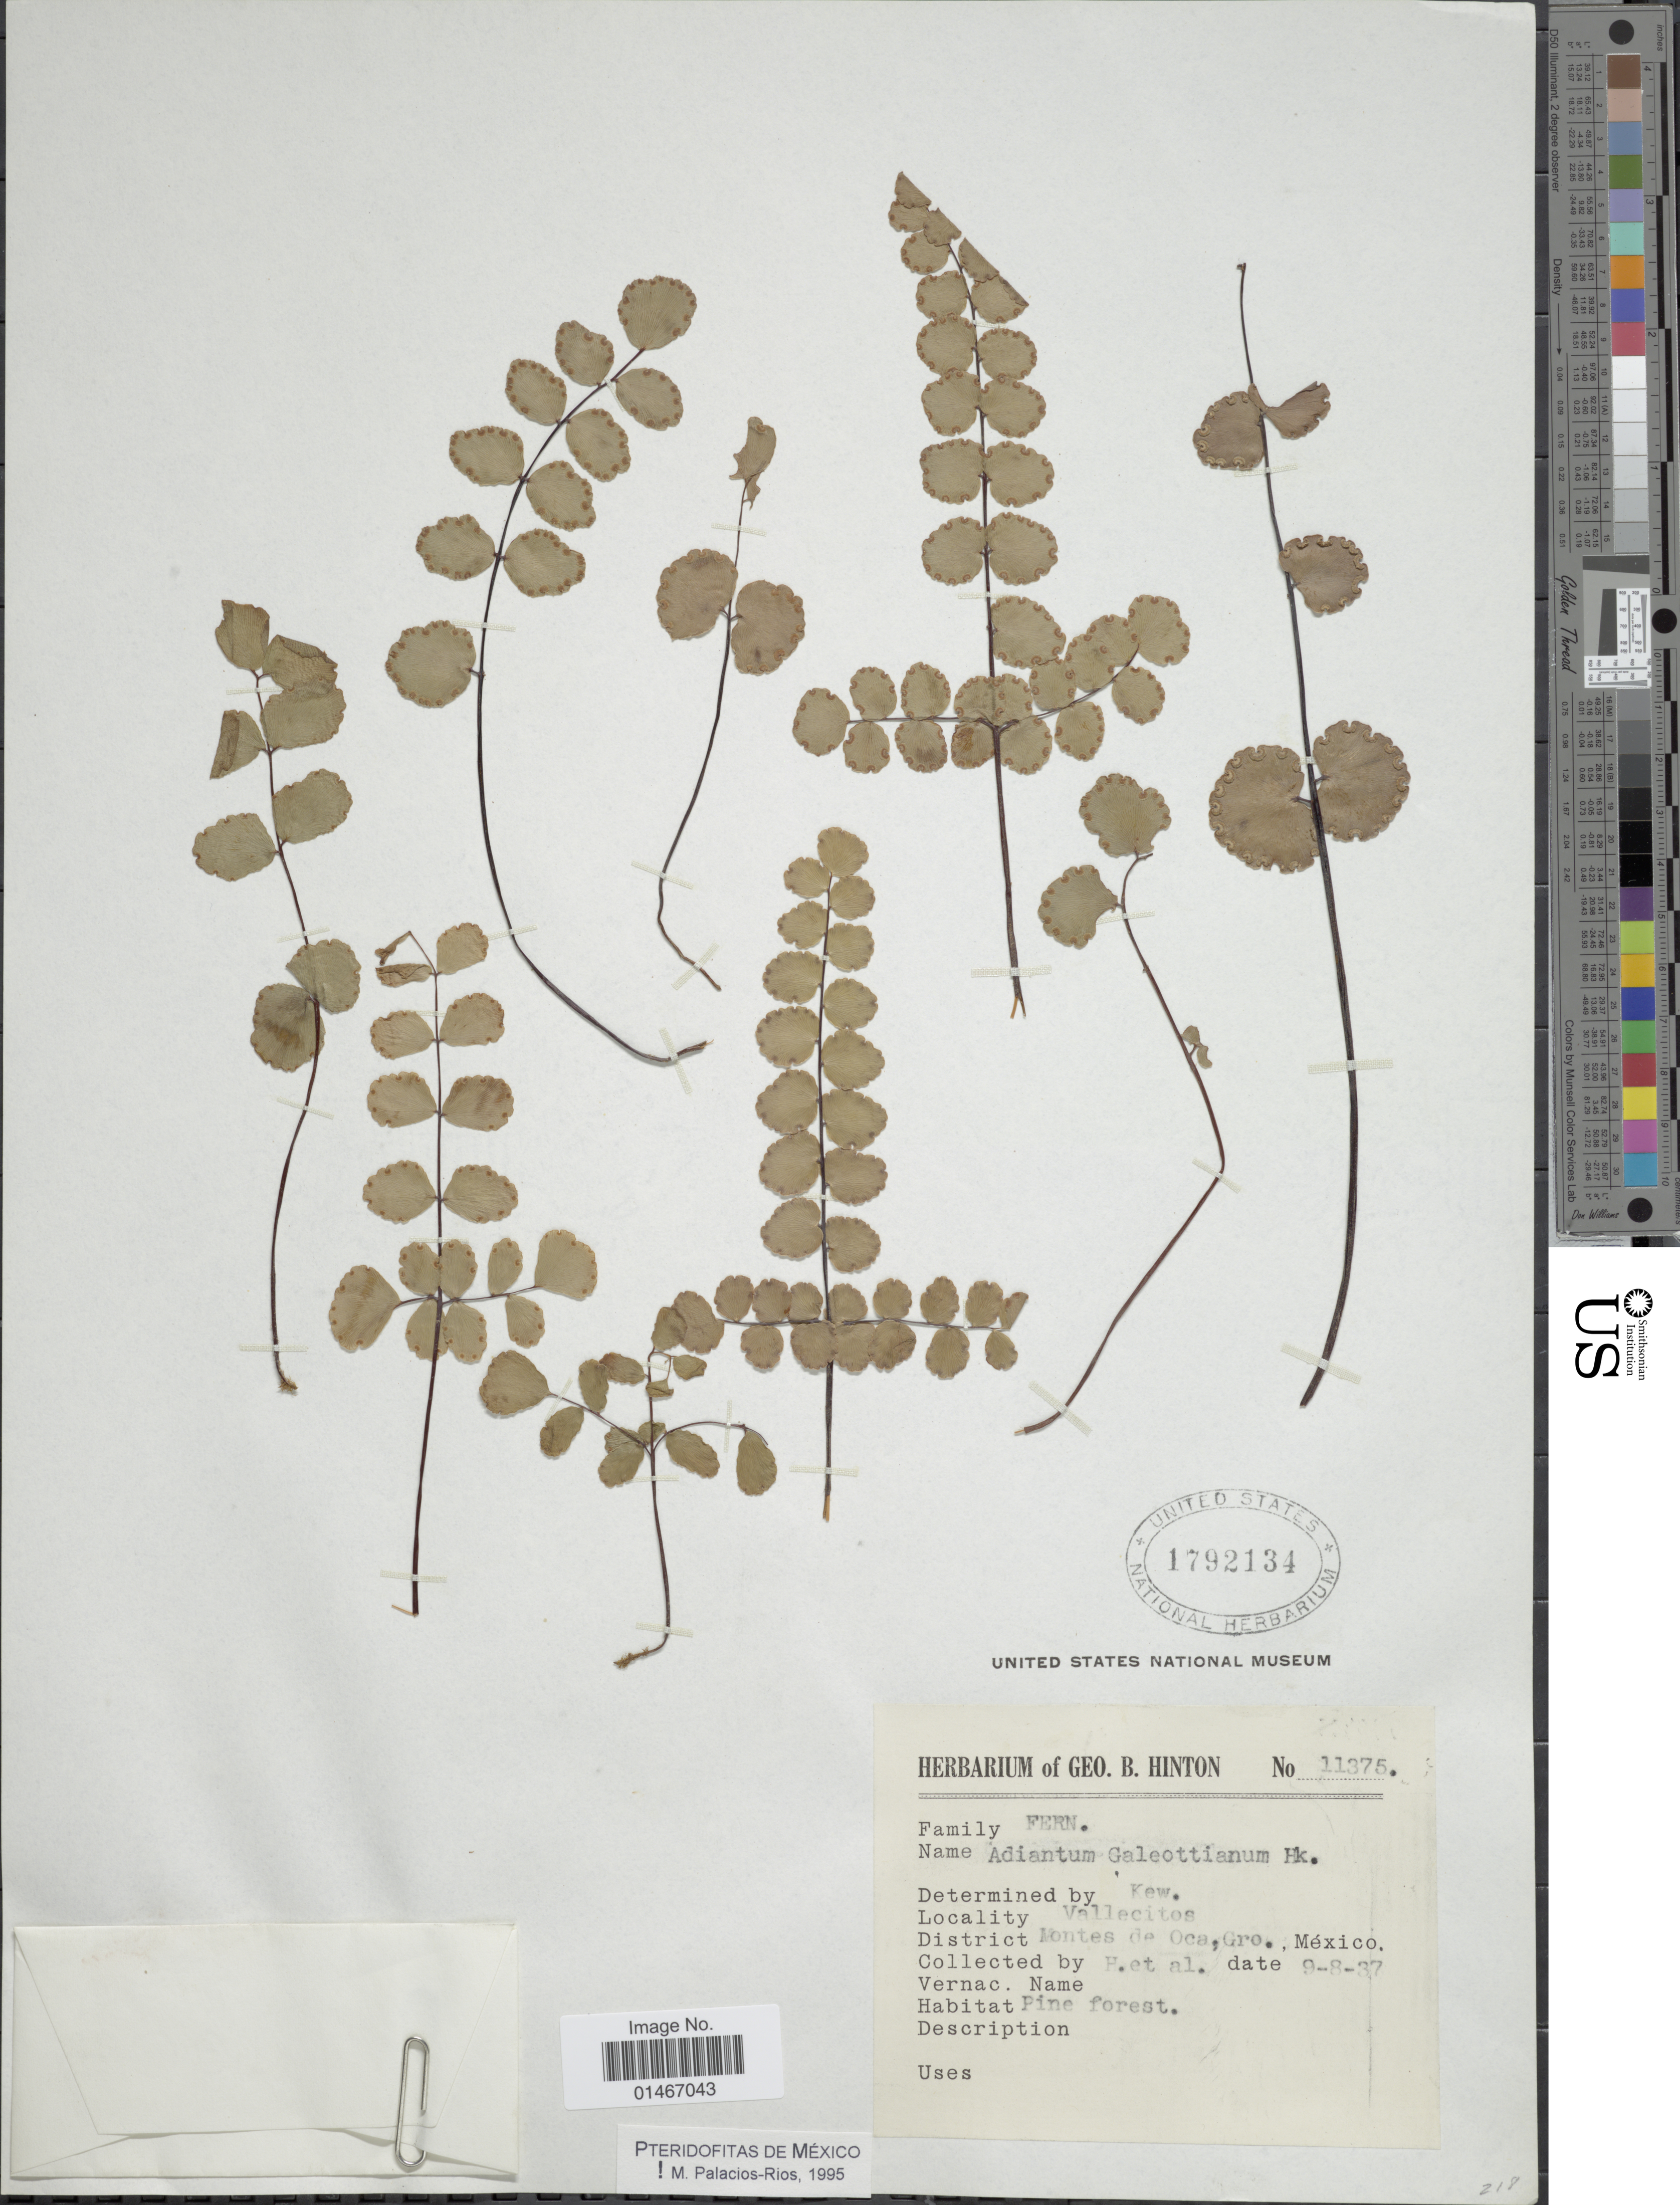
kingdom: Plantae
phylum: Tracheophyta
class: Polypodiopsida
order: Polypodiales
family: Pteridaceae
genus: Adiantum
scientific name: Adiantum galeottianum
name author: Hook.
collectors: G. B. Hinton & et al.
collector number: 11375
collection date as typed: Transcribed d/m/y: 9/8/37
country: Mexico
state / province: Guerrero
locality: Vallecitos. District Montes de Oca, Gro.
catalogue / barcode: US 1792134